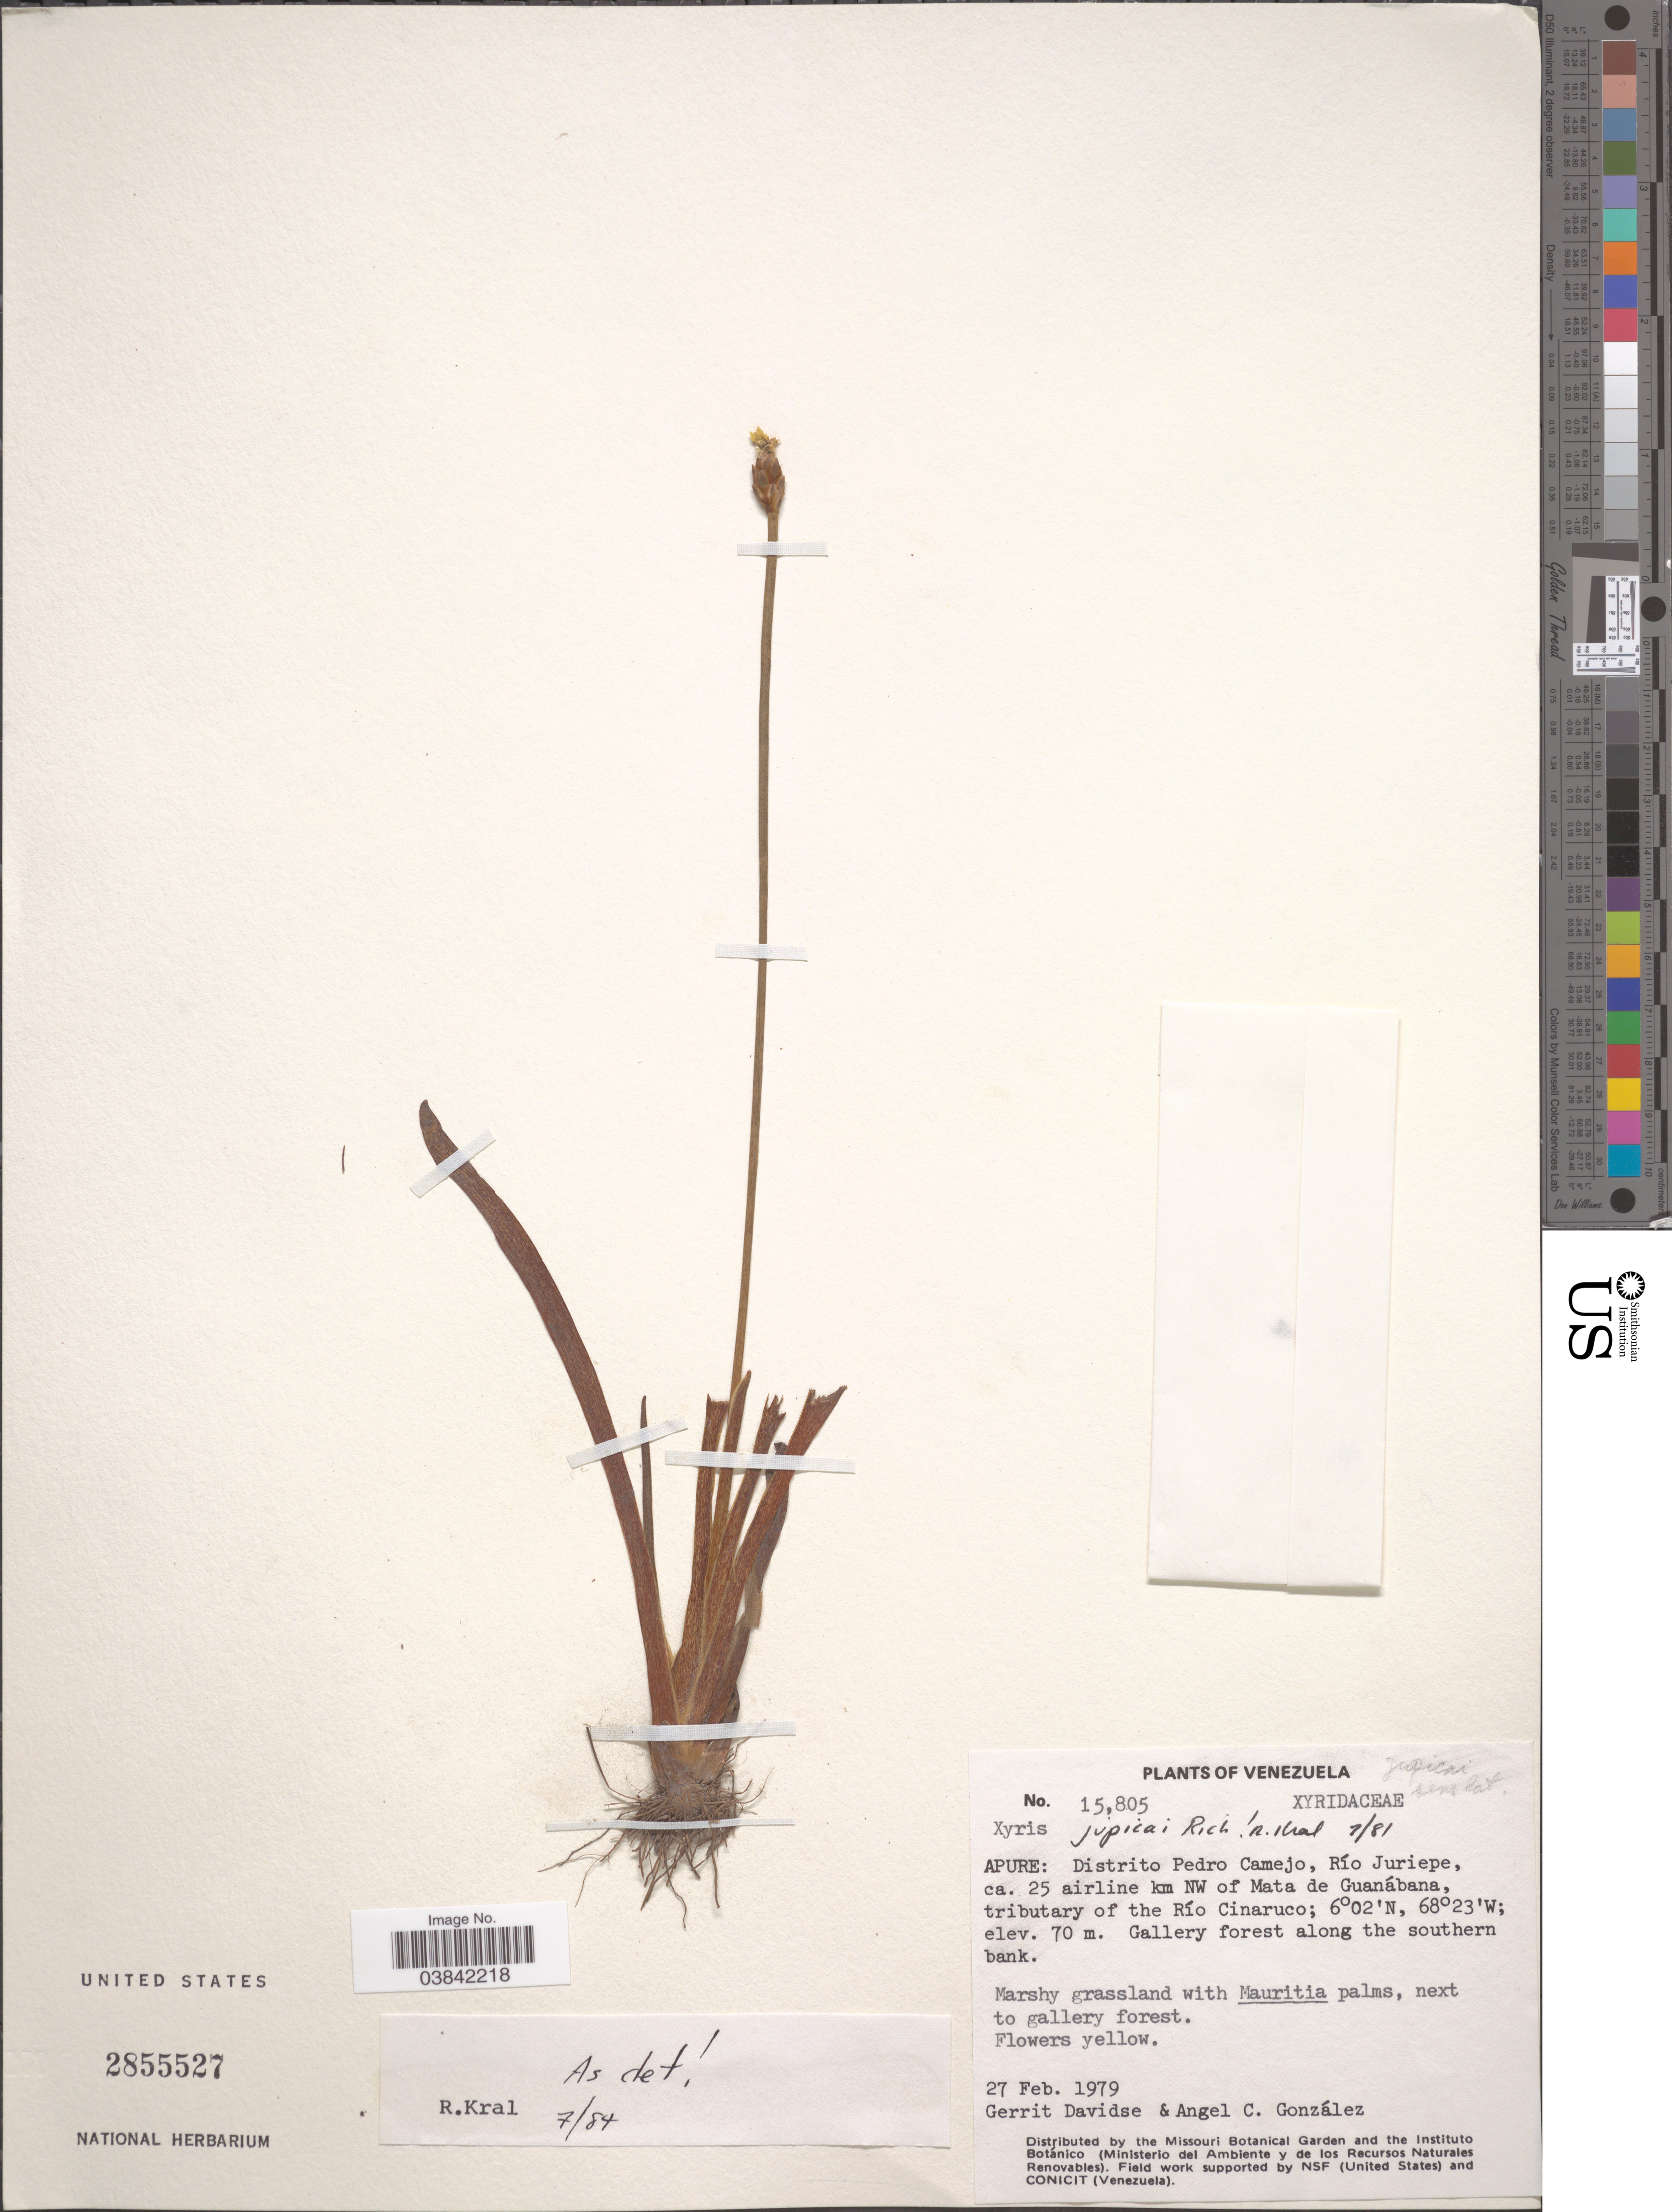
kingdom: Plantae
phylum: Tracheophyta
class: Liliopsida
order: Poales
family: Xyridaceae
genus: Xyris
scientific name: Xyris jupicai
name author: Rich.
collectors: G. Davidse & A. C. González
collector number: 15805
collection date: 1979-02-27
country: Venezuela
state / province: Apure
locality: Distrito Pedro Camejo, Río Juriepe, ca. 25 airline km NW of Mata de Guanábana, tributary of the Río Cinaruco.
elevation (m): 70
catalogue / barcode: US 2855527